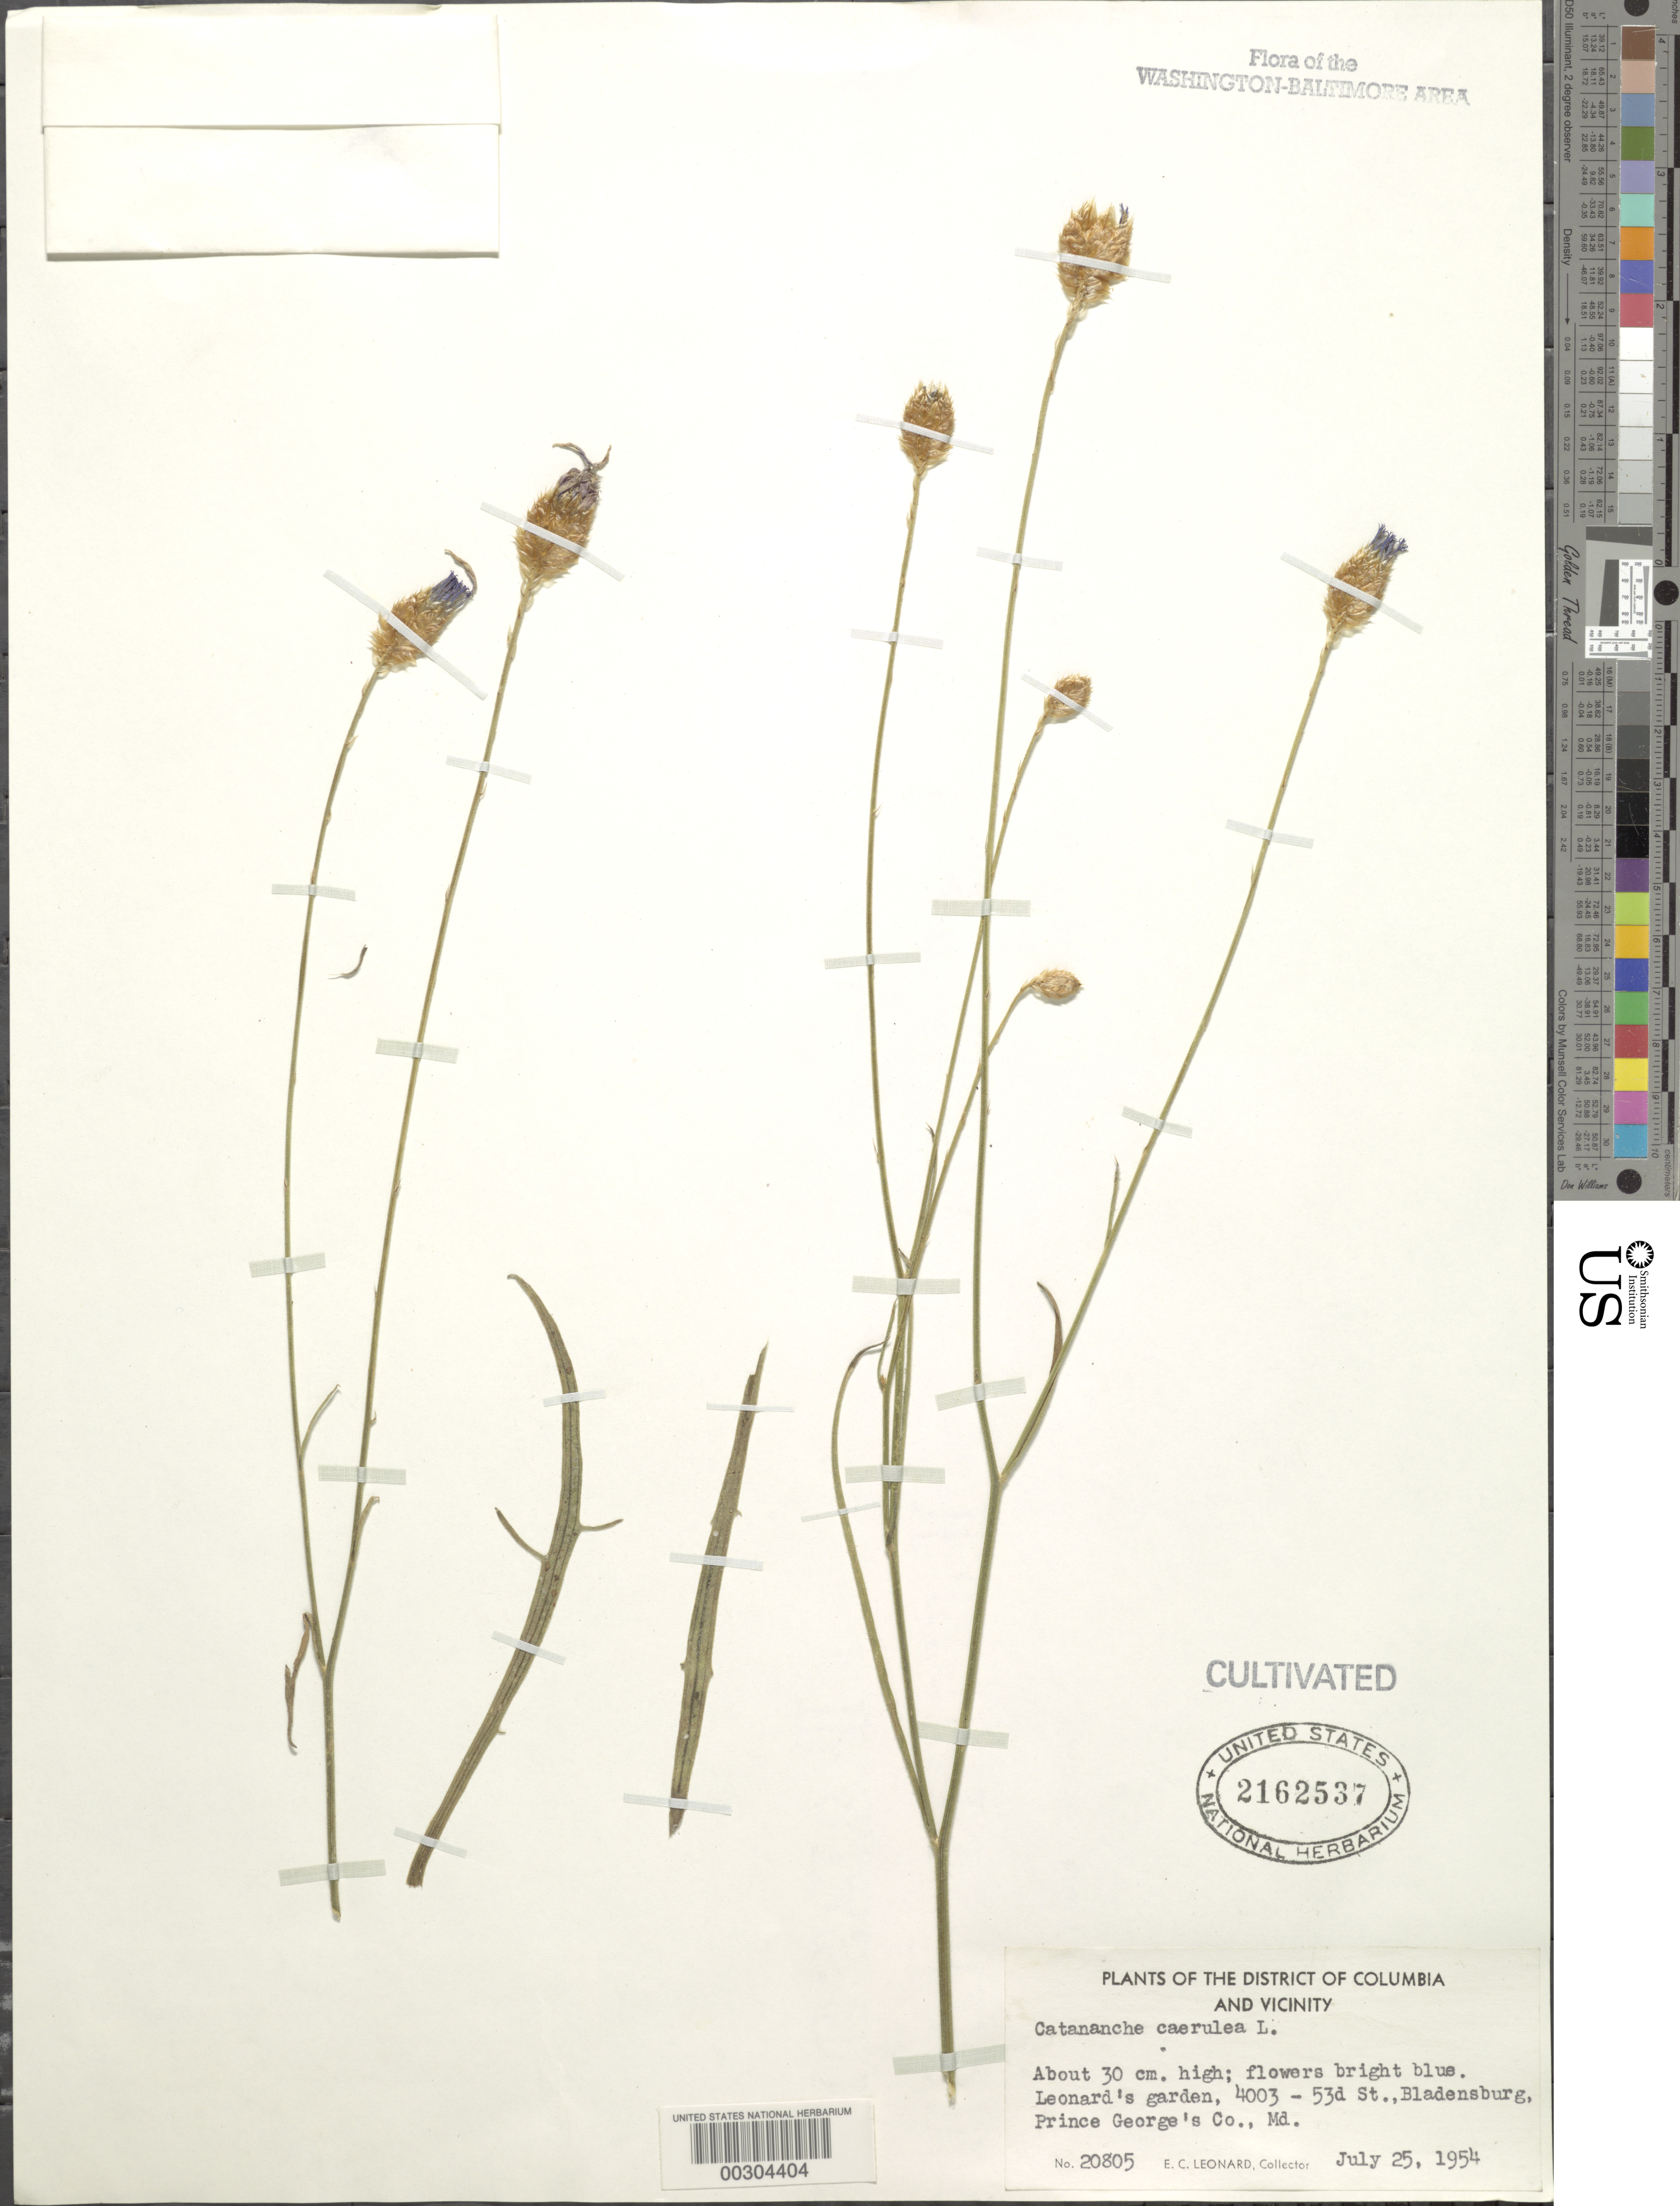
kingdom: Plantae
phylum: Tracheophyta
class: Magnoliopsida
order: Asterales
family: Asteraceae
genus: Catananche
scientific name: Catananche caerulea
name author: L.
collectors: E. C. Leonard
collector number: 20805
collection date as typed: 25 Jul 1954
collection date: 1954-07-25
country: United States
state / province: Maryland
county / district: Prince George's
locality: Bladensburg, 4003 53 St, Leonard's garden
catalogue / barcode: US 2162537